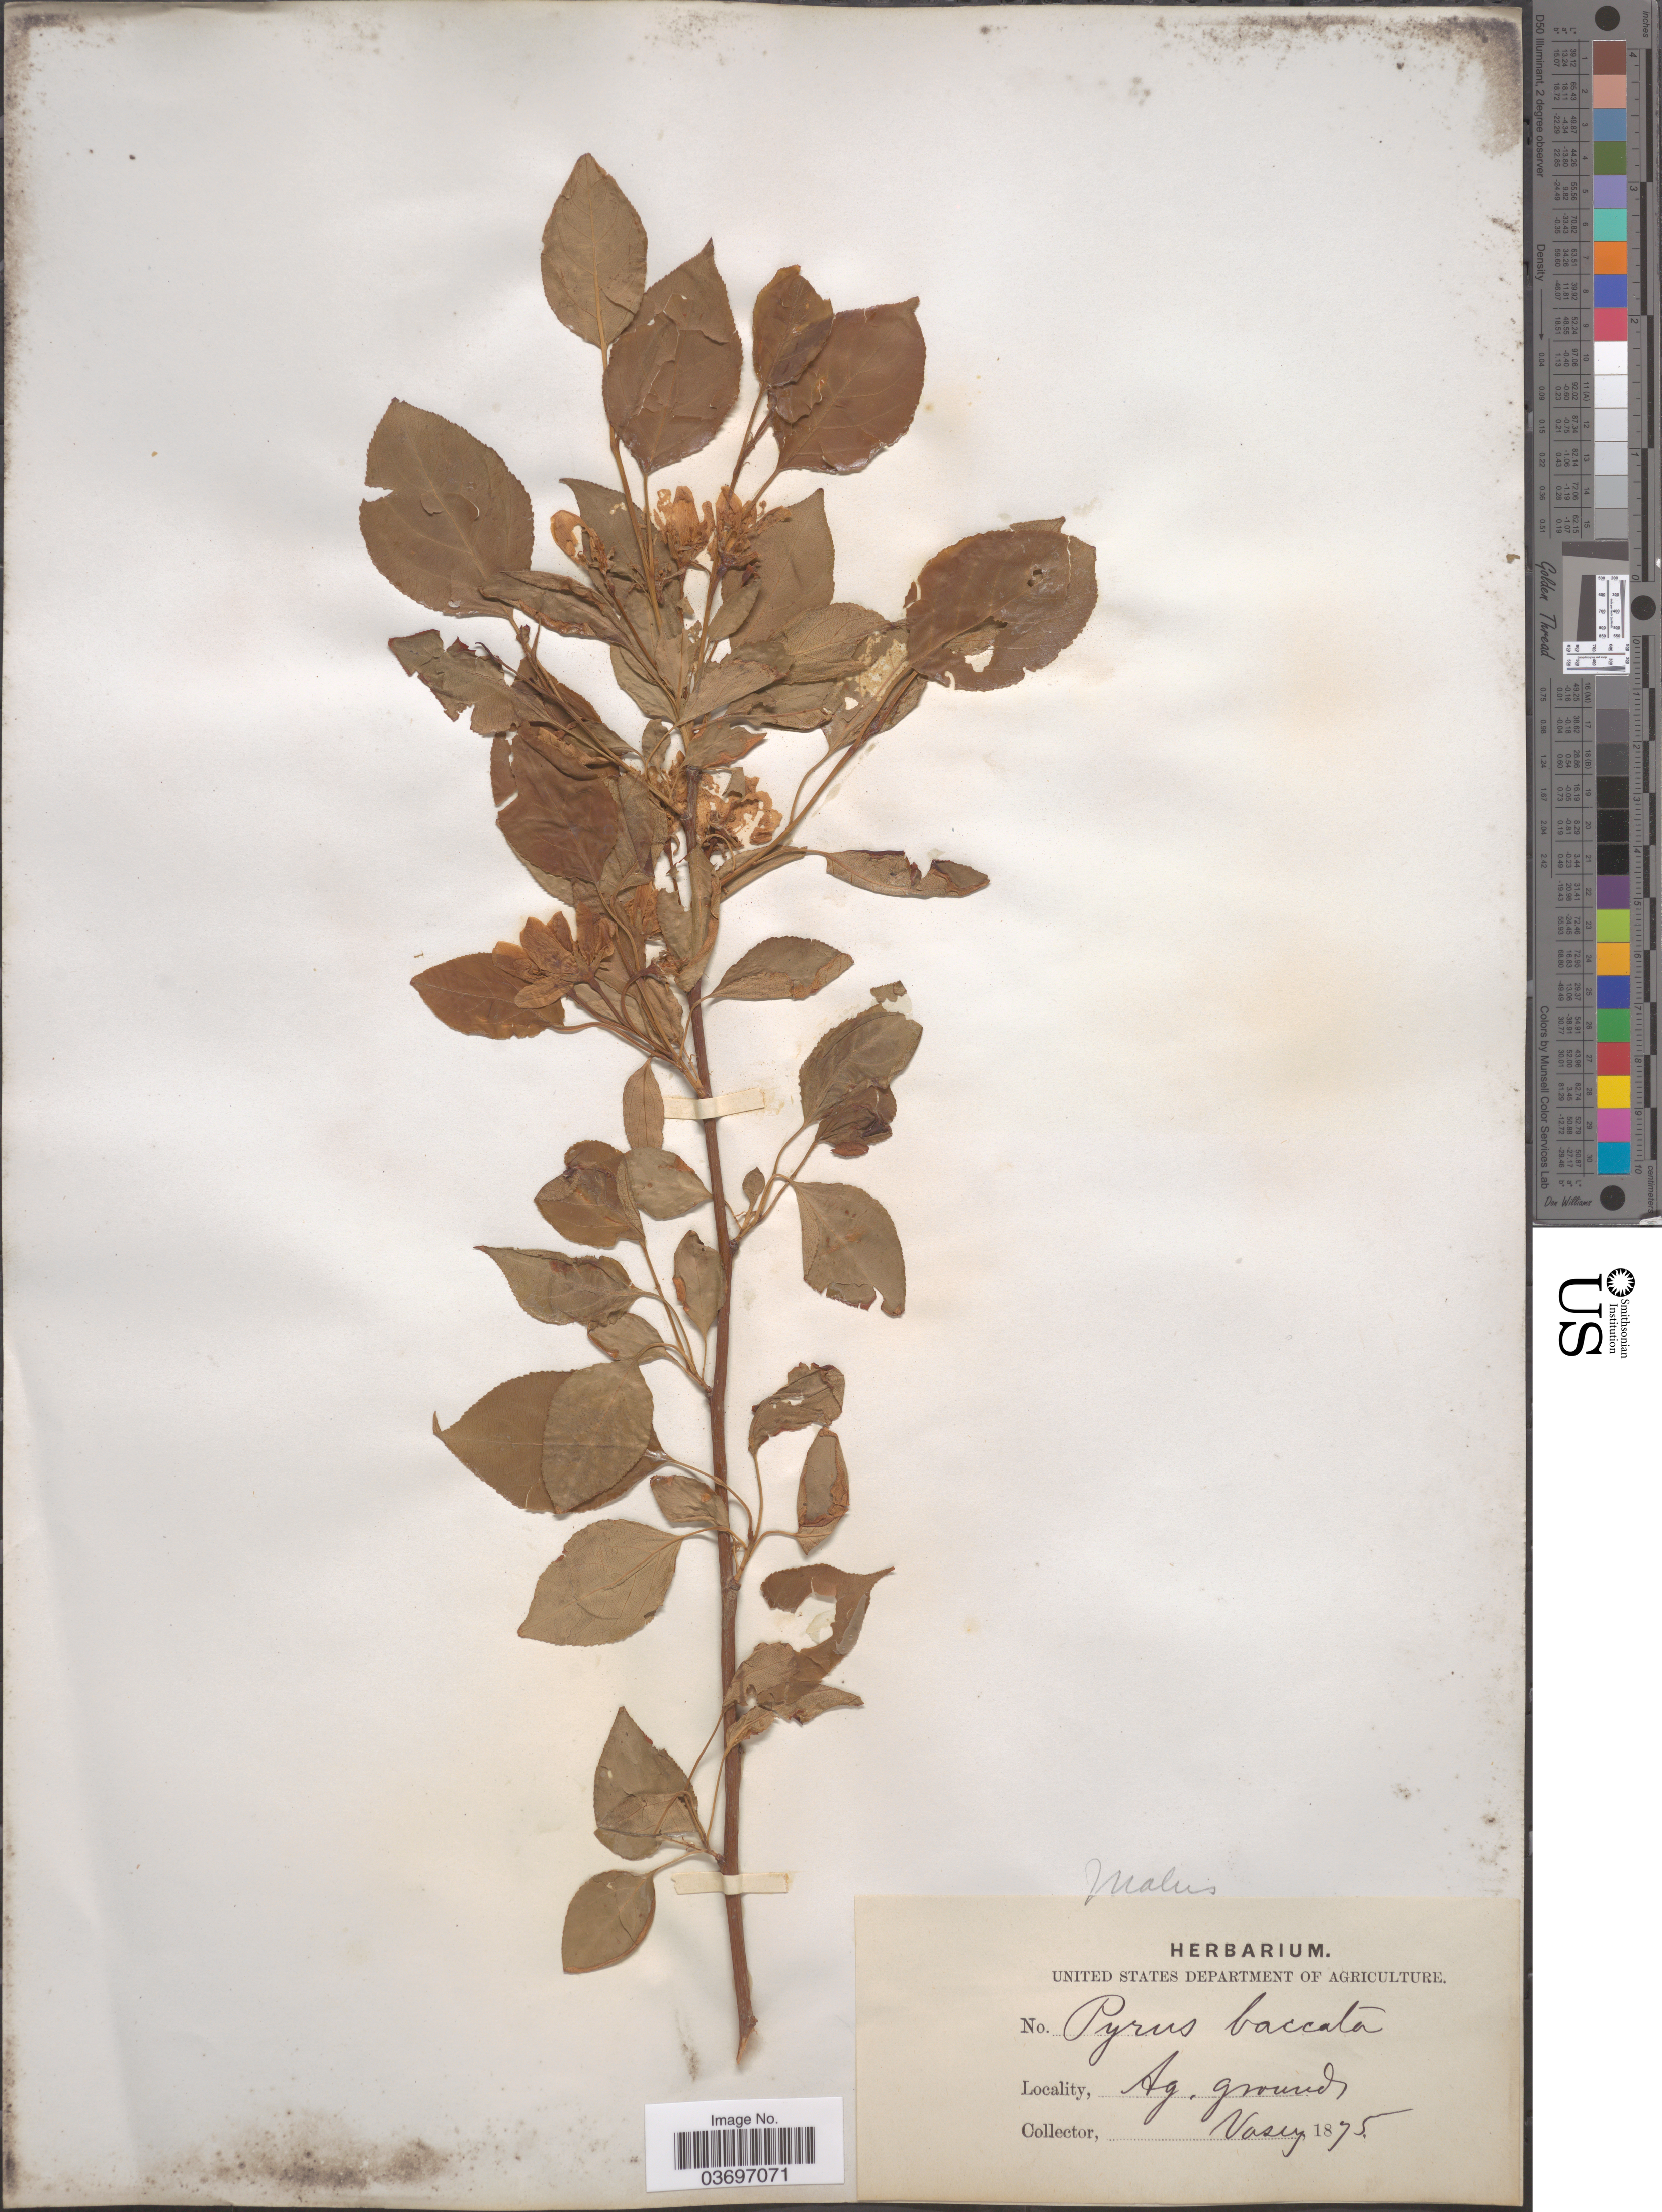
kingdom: Plantae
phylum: Tracheophyta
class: Magnoliopsida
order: Rosales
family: Rosaceae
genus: Malus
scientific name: Malus baccata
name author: (L.) Borkh.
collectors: Vasey, --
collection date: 1875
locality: Ag grounds.